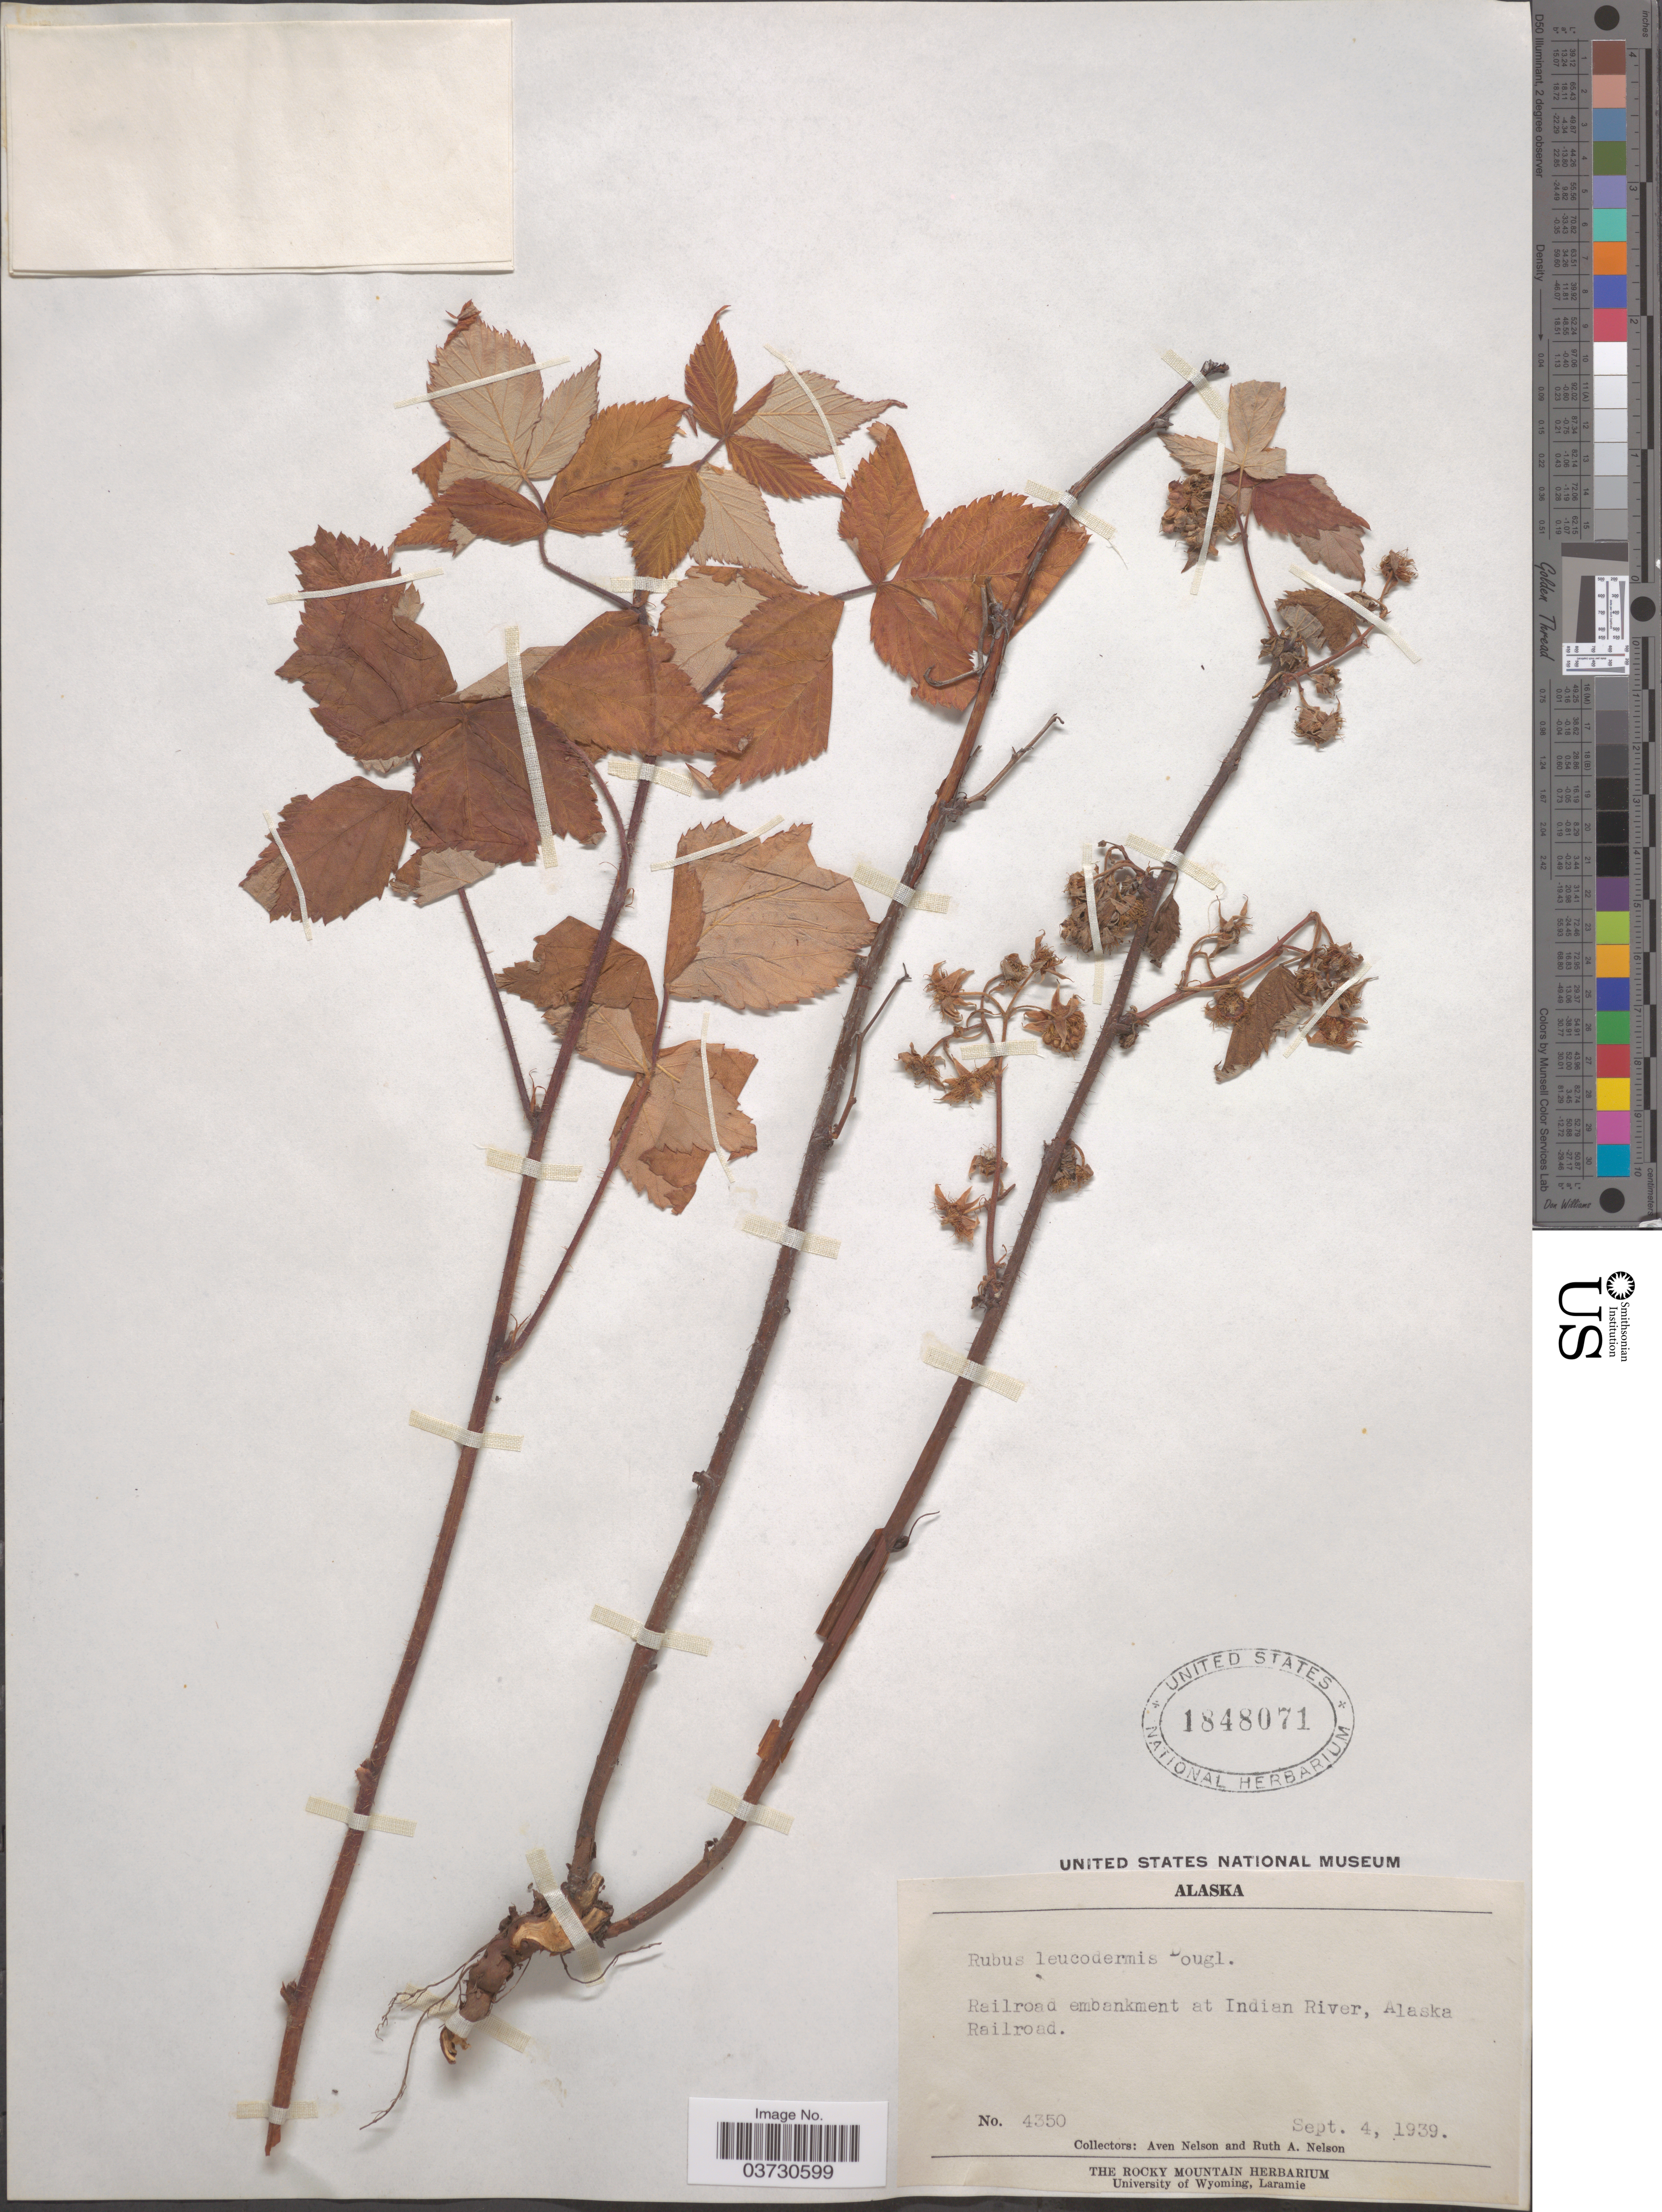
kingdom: Plantae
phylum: Tracheophyta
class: Magnoliopsida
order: Rosales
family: Rosaceae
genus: Rubus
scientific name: Rubus leucodermis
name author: Douglas ex Torr. & A. Gray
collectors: A. Nelson & R. A. Nelson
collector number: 4350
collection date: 1939-09-04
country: United States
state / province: Alaska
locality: Railroad embankment at Indian River, Alaska Railroad.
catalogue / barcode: US 1848071